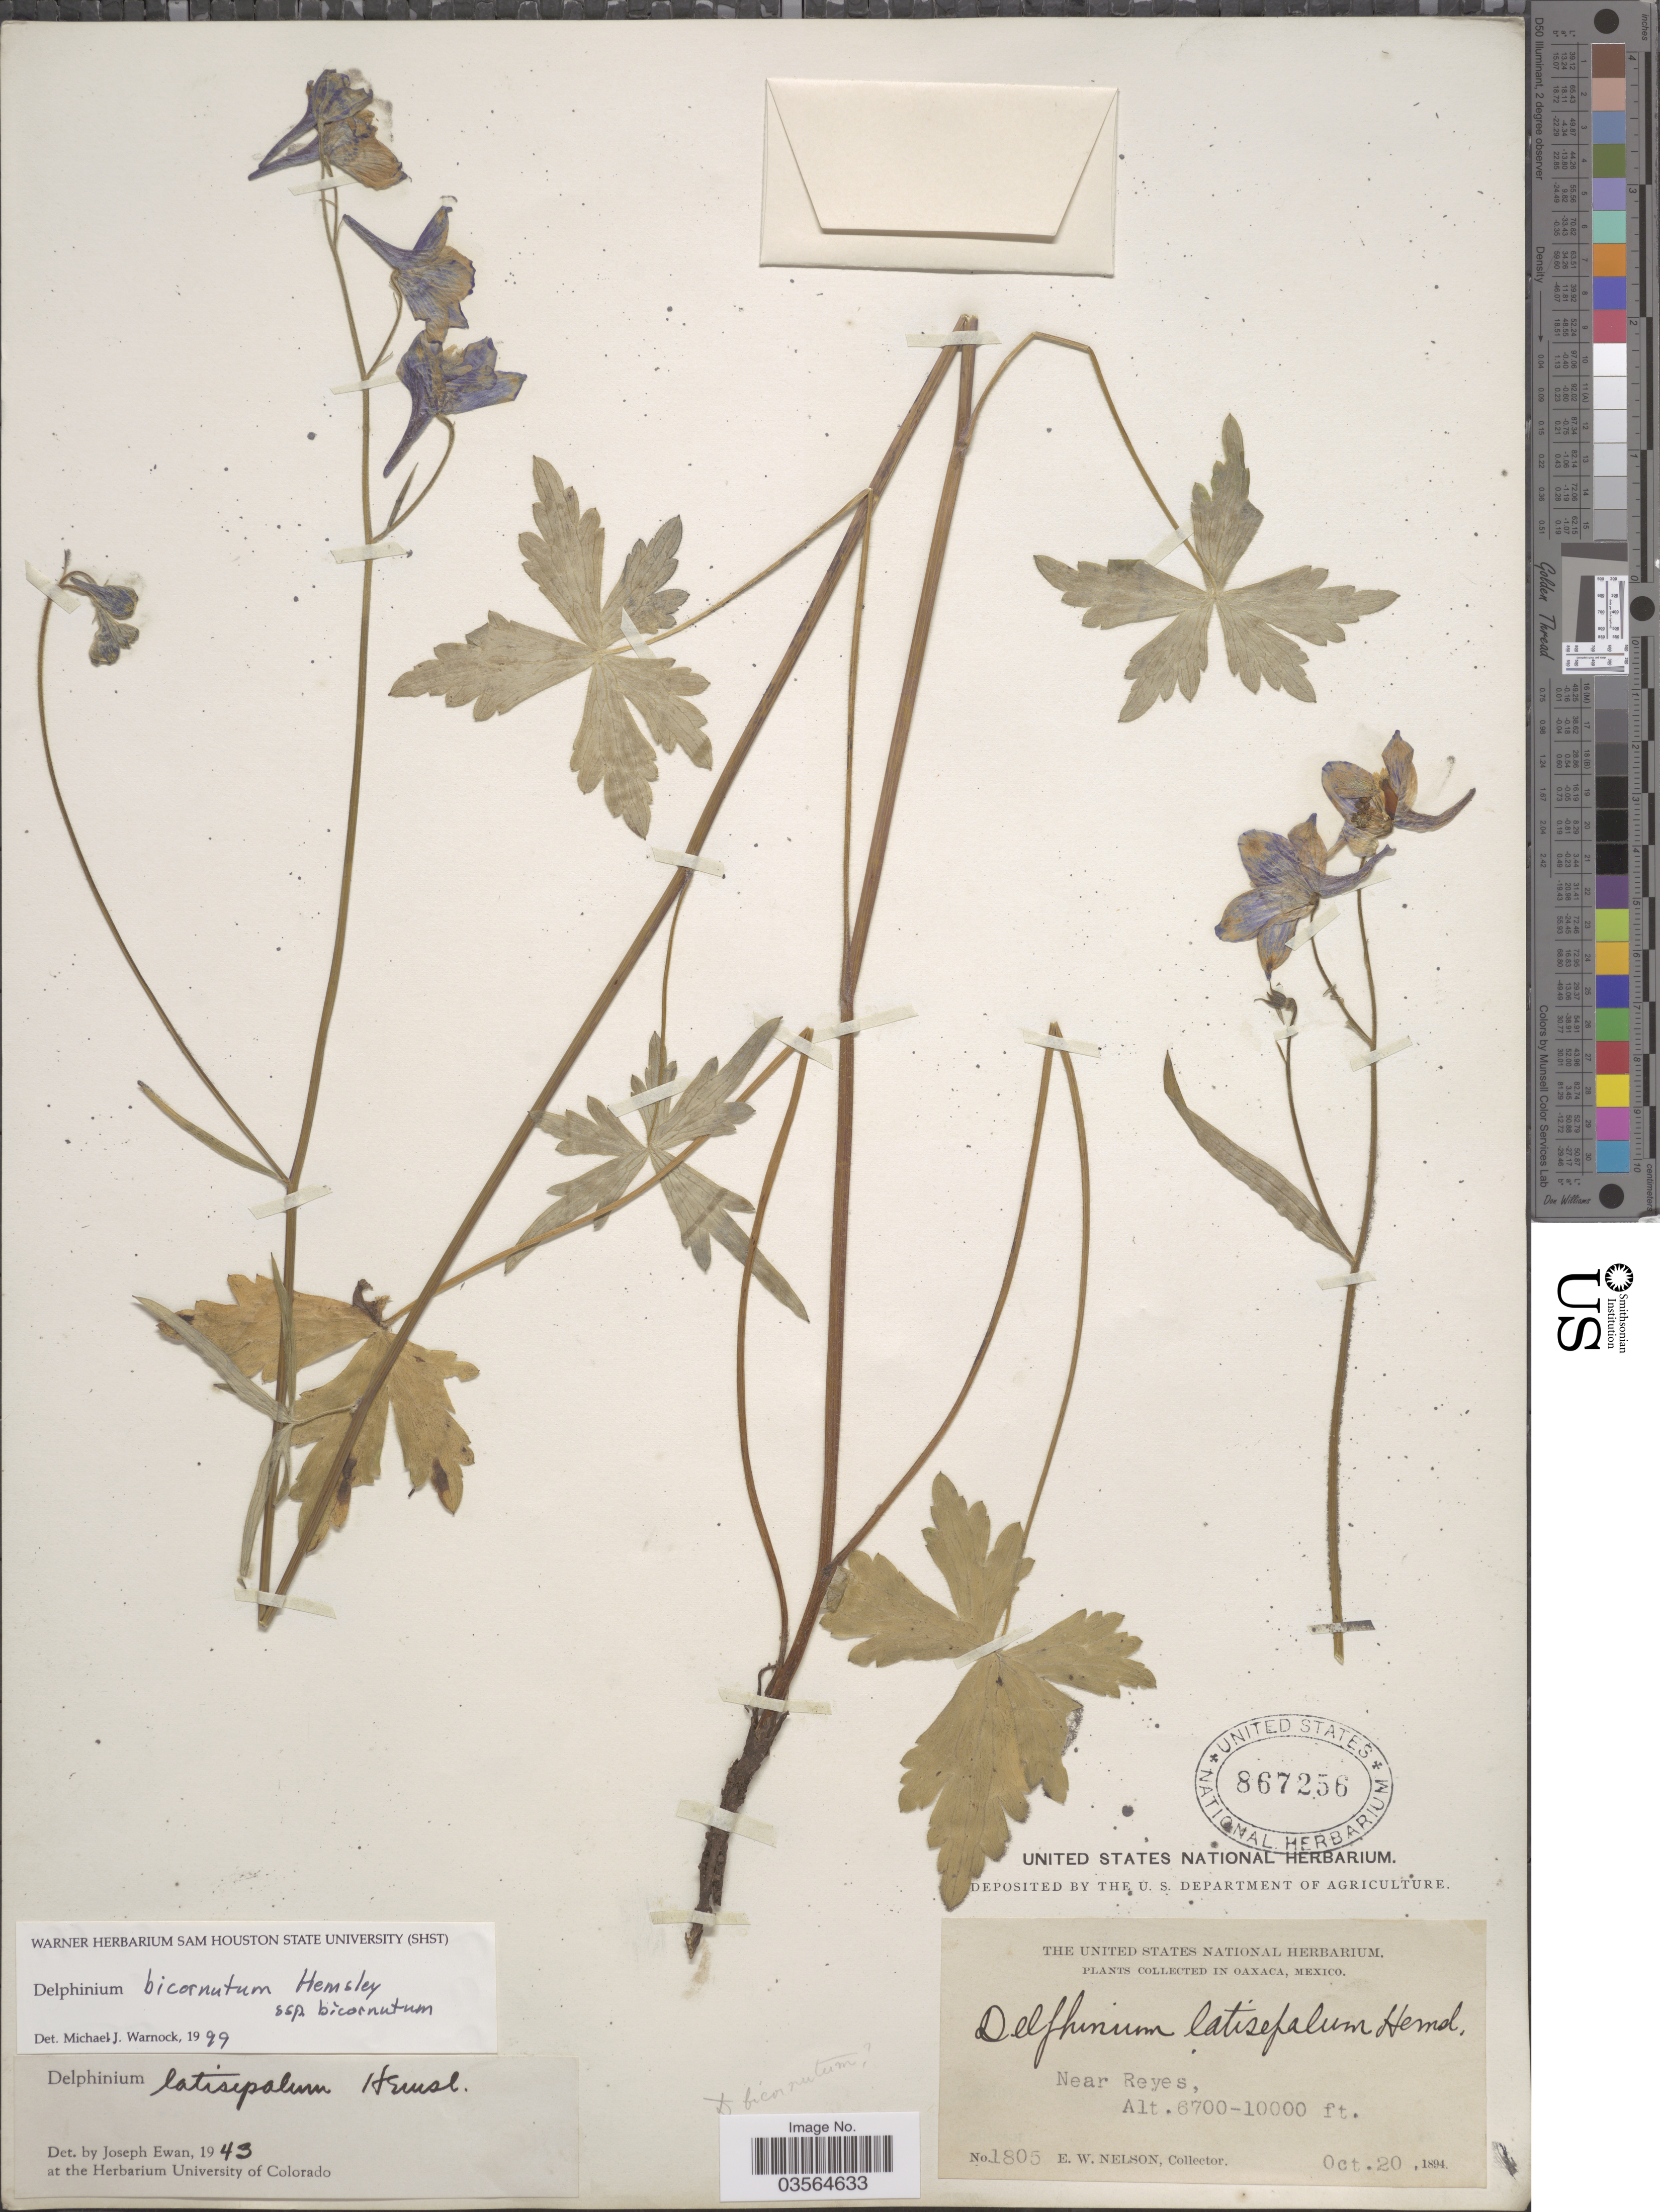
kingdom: Plantae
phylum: Tracheophyta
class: Magnoliopsida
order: Ranunculales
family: Ranunculaceae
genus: Delphinium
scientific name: Delphinium bicornutum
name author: Hemsl.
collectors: E. W. Nelson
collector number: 1805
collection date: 1894-10-20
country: Mexico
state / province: Oaxaca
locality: Near Reyes.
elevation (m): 2042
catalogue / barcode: US 867256